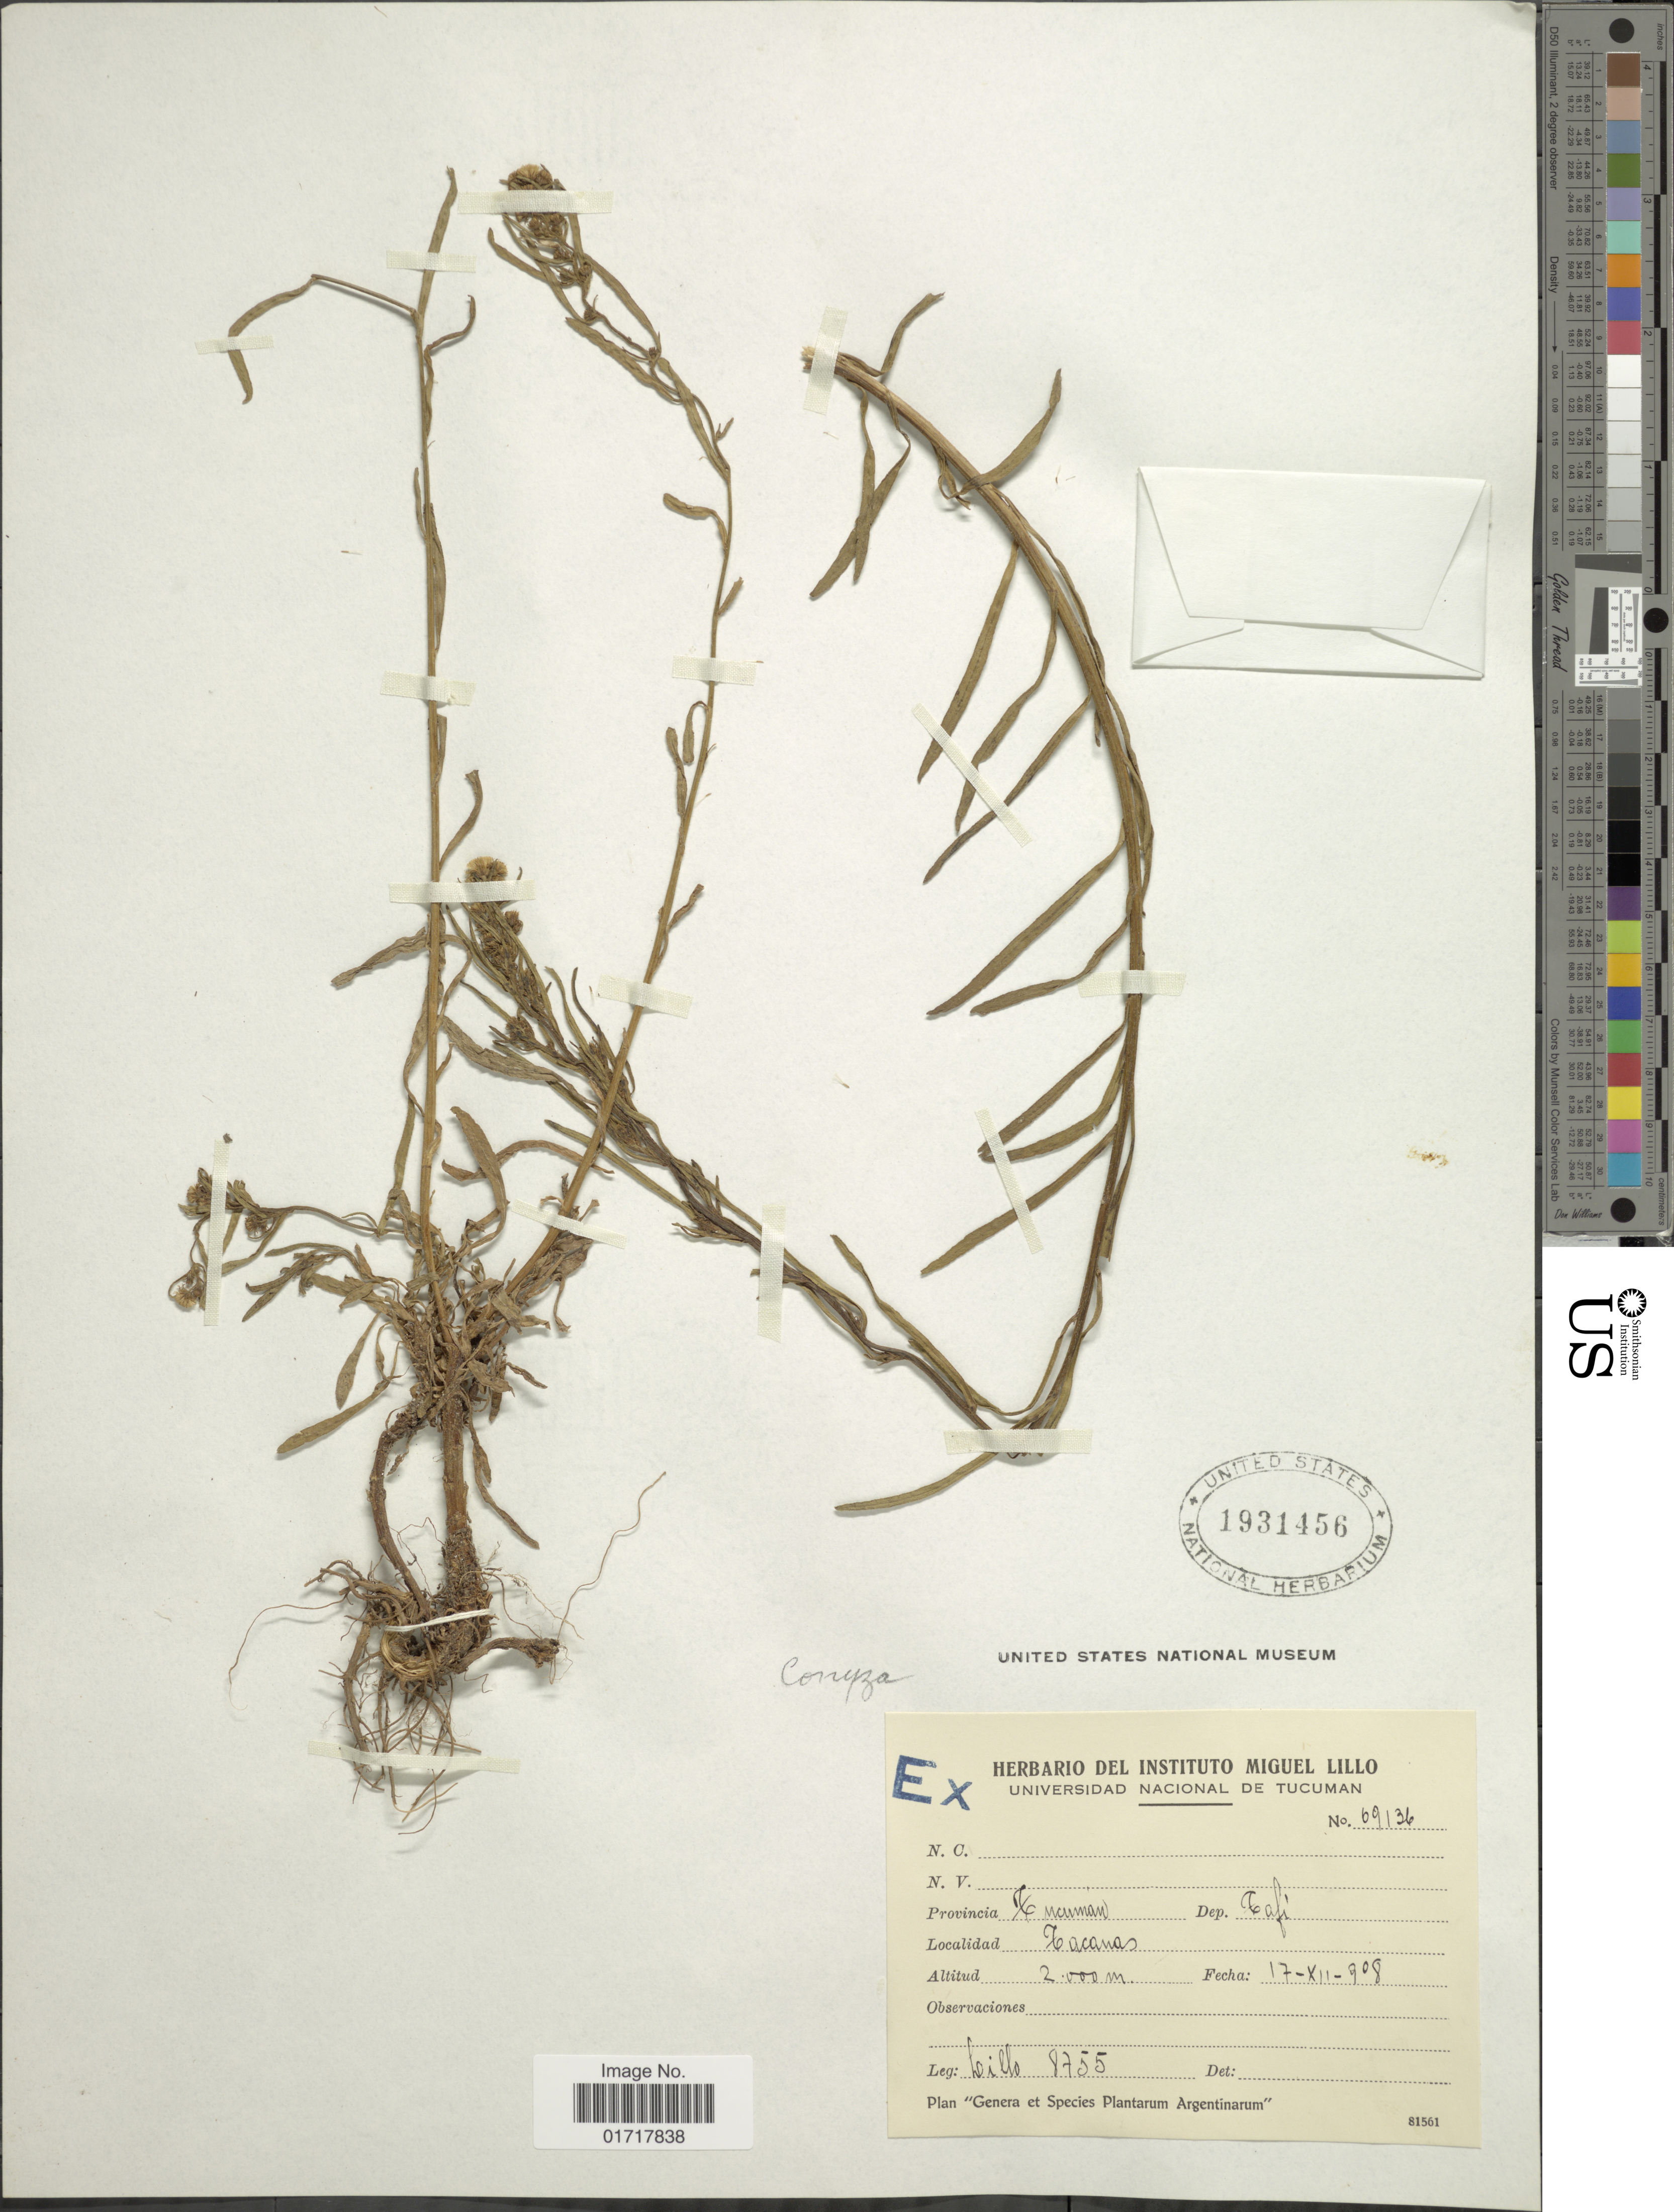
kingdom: Plantae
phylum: Tracheophyta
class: Magnoliopsida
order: Asterales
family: Asteraceae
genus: Conyza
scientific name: Conyza sp.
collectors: -. Lillo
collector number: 8755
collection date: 1908-12-17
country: Argentina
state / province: Tucuman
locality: Provincia Tucuman, Dep. Tafi, Tacanas.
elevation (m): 2000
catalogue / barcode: US 1931456